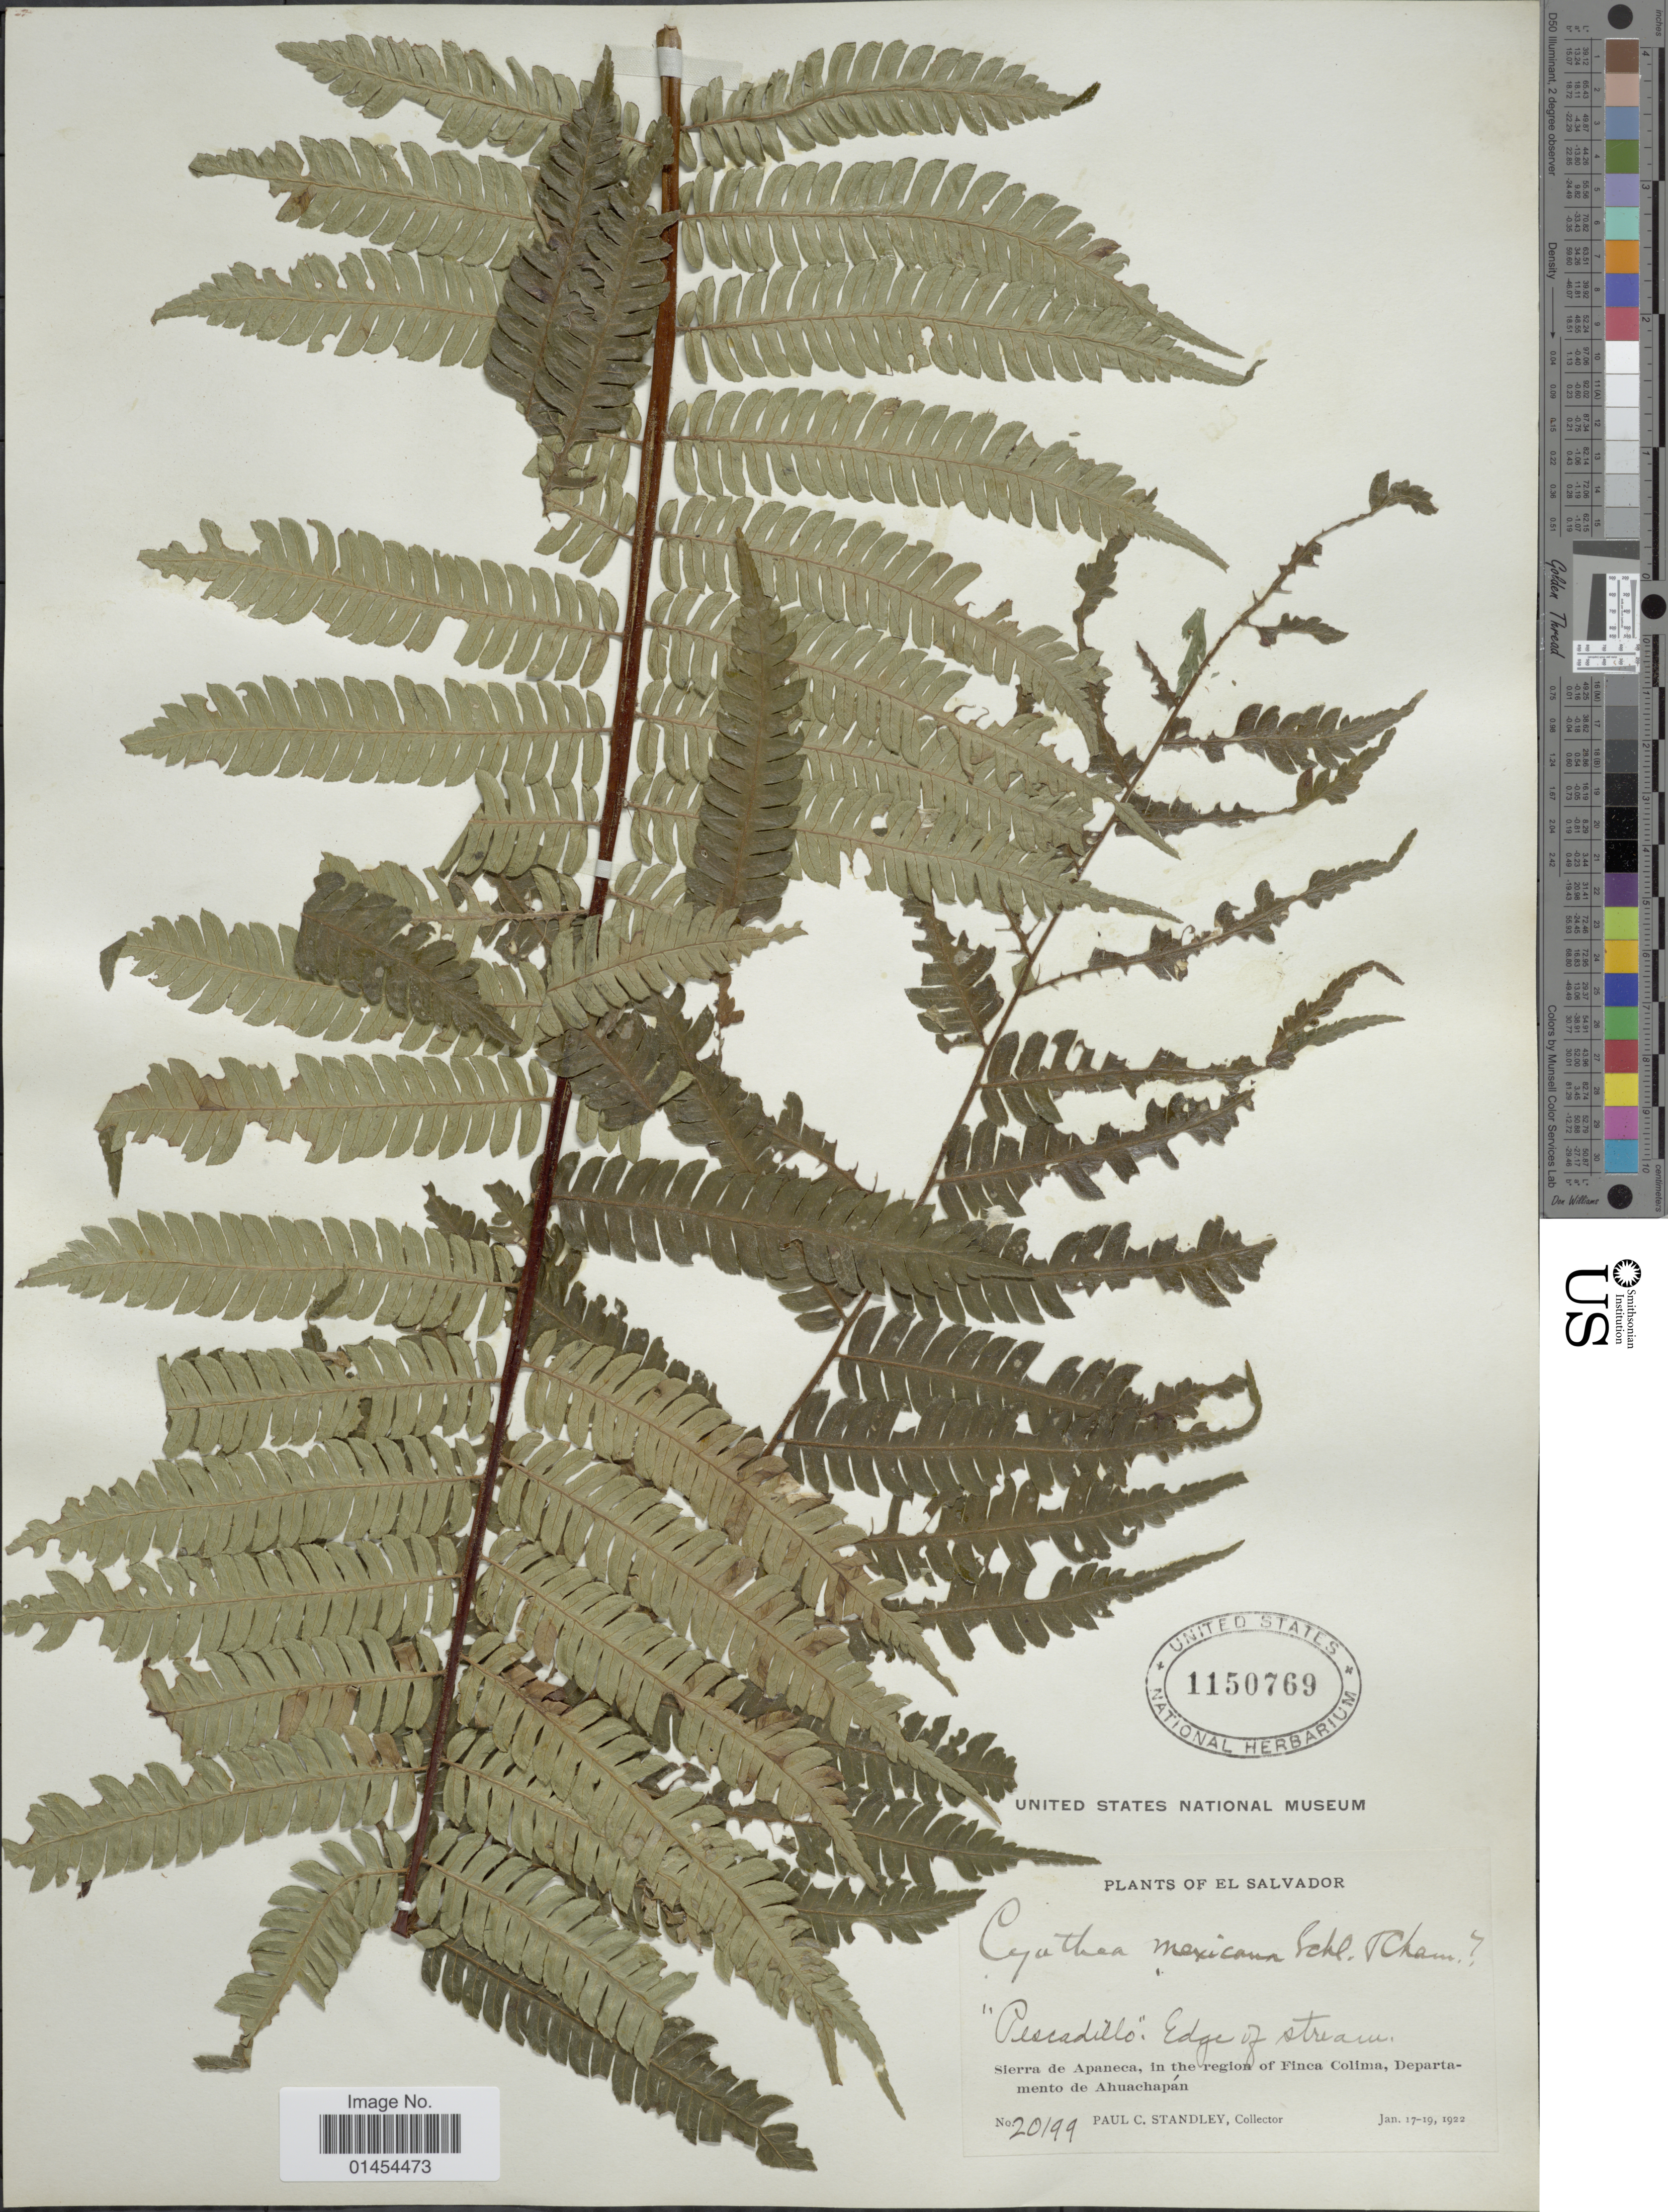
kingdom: Plantae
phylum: Tracheophyta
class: Polypodiopsida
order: Cyatheales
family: Cyatheaceae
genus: Alsophila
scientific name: Alsophila firma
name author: (Baker) D.S. Conant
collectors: P. C. Standley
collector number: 20199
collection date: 1922-01-17/1922-01-19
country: El Salvador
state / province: Ahuachapan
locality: Pescadillo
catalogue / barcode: US 1150769